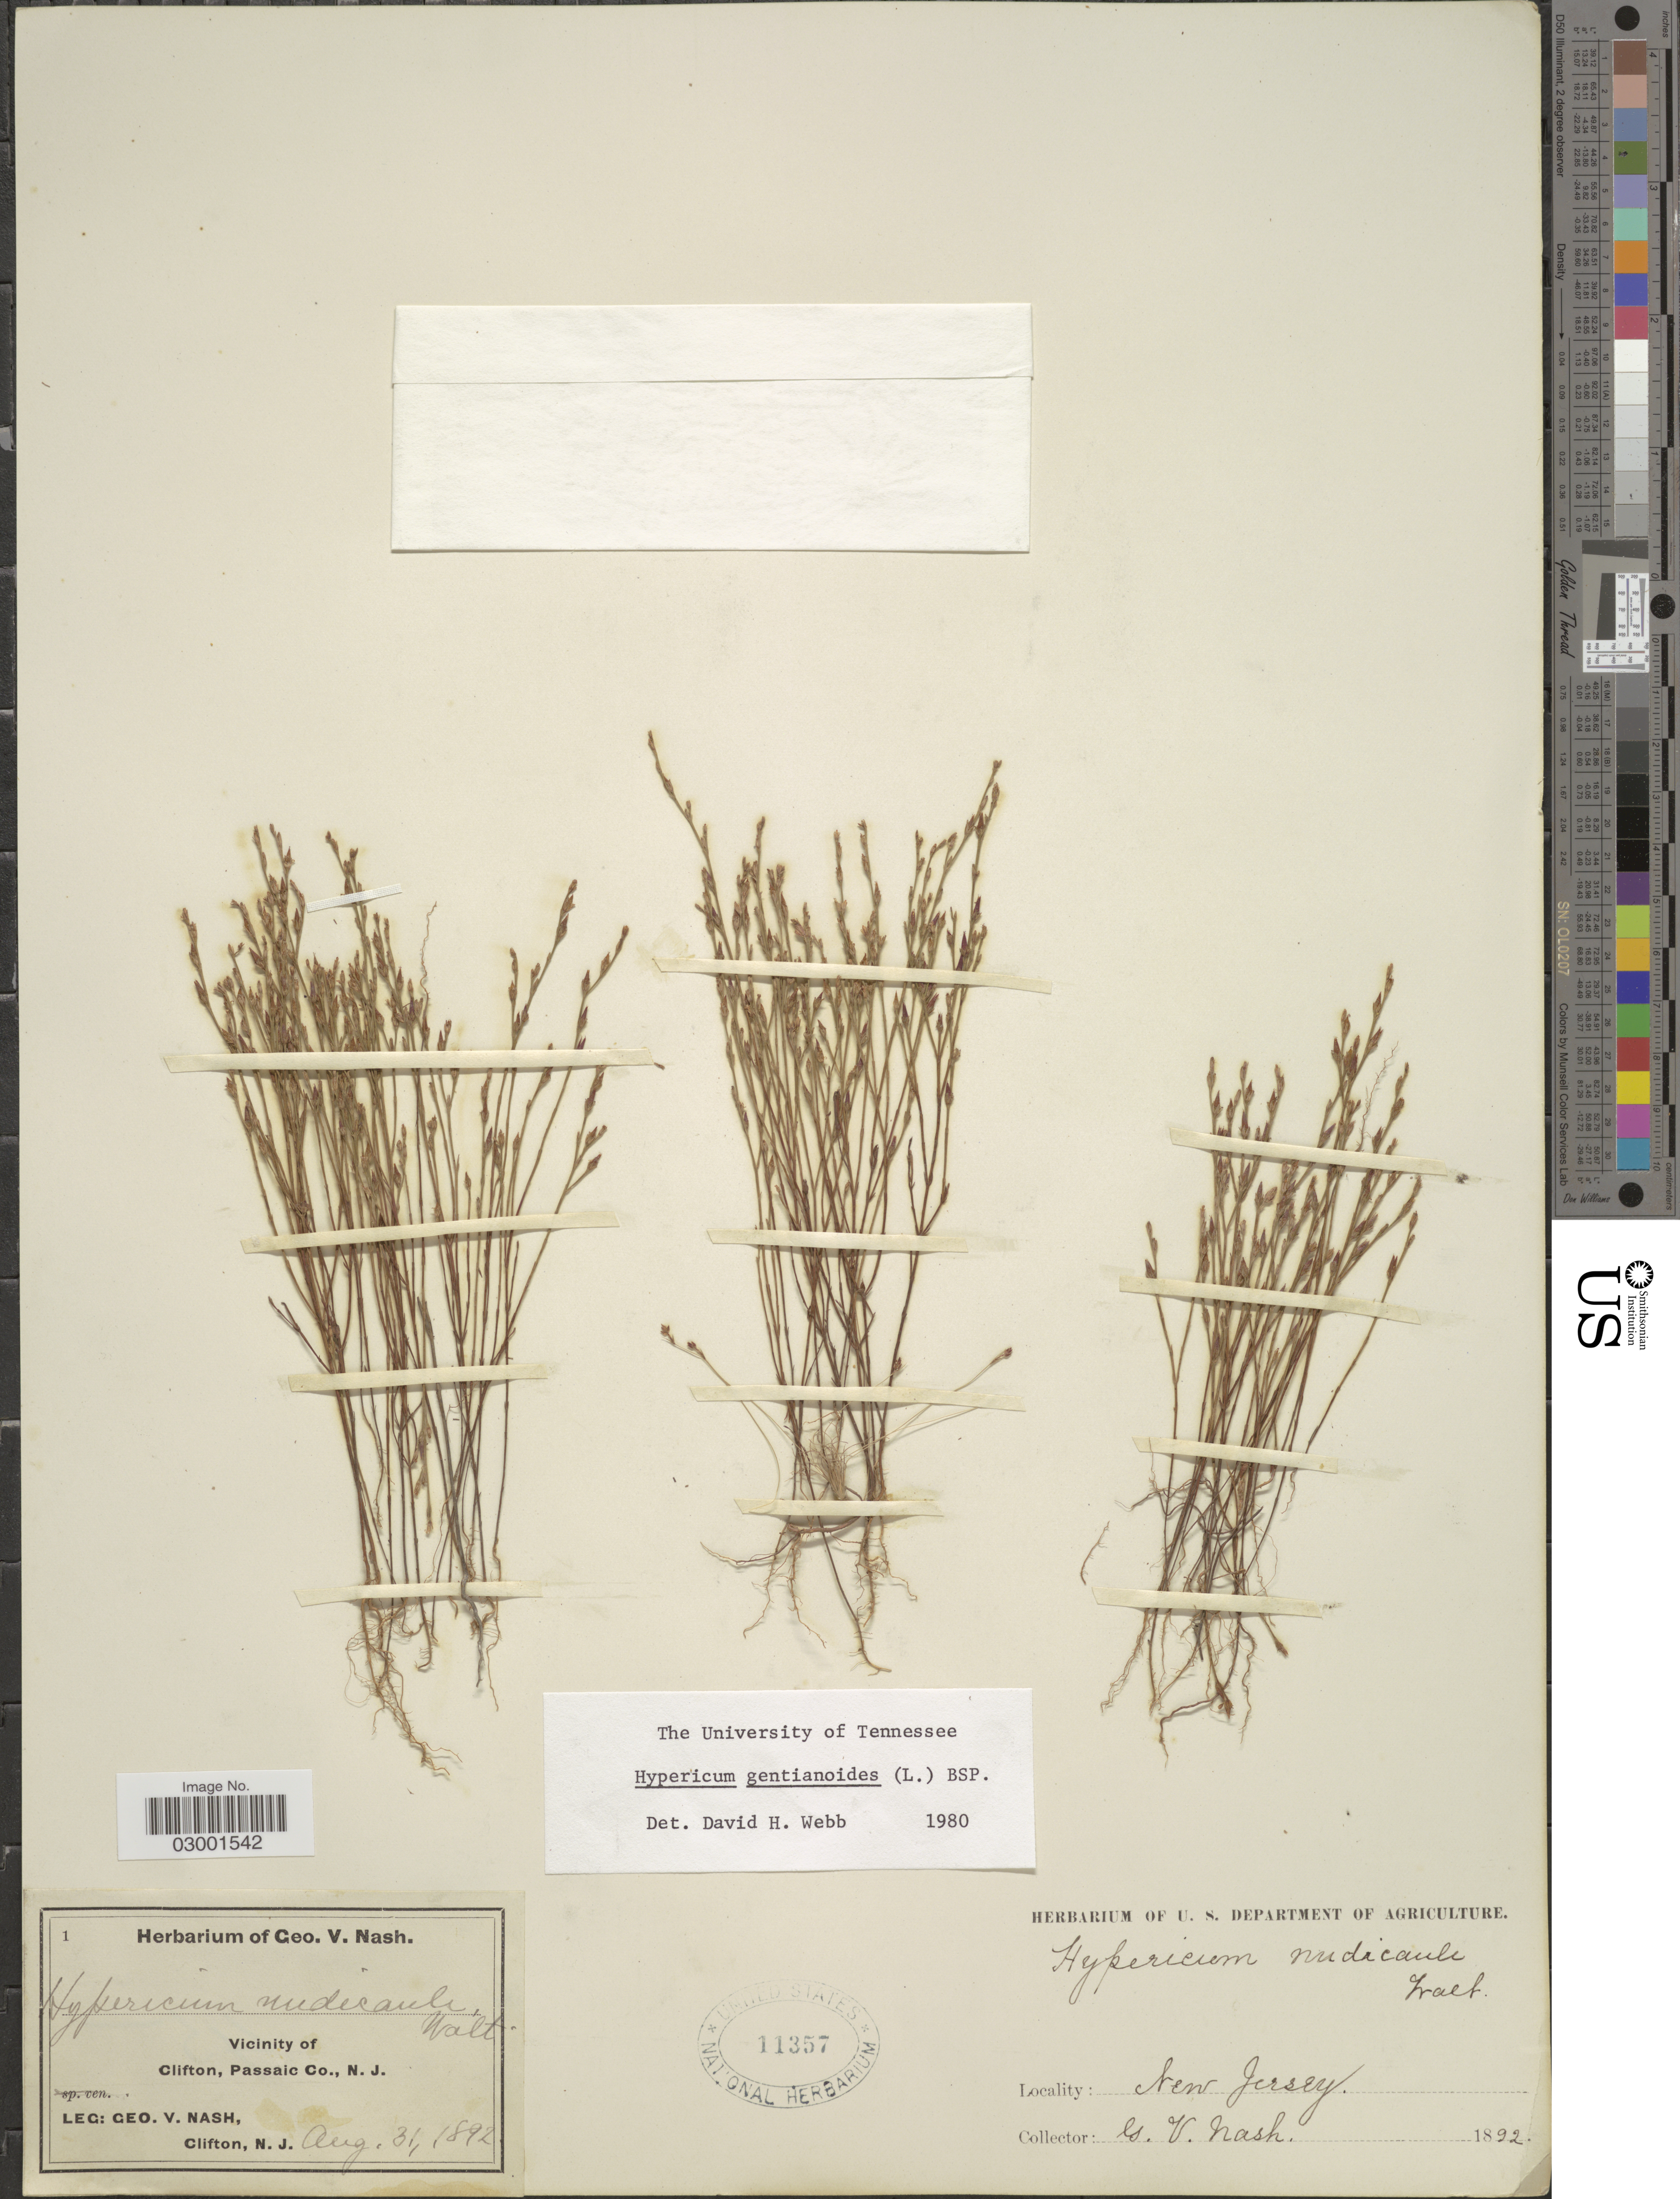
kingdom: Plantae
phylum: Tracheophyta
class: Magnoliopsida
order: Malpighiales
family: Hypericaceae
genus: Hypericum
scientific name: Hypericum gentianoides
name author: (L.) Britton, Stearns & Poggenb.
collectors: G. V. Nash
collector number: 1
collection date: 1892-08-31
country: United States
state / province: New Jersey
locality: Vicinity of Clifton, Passaic Co.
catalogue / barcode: US 11357